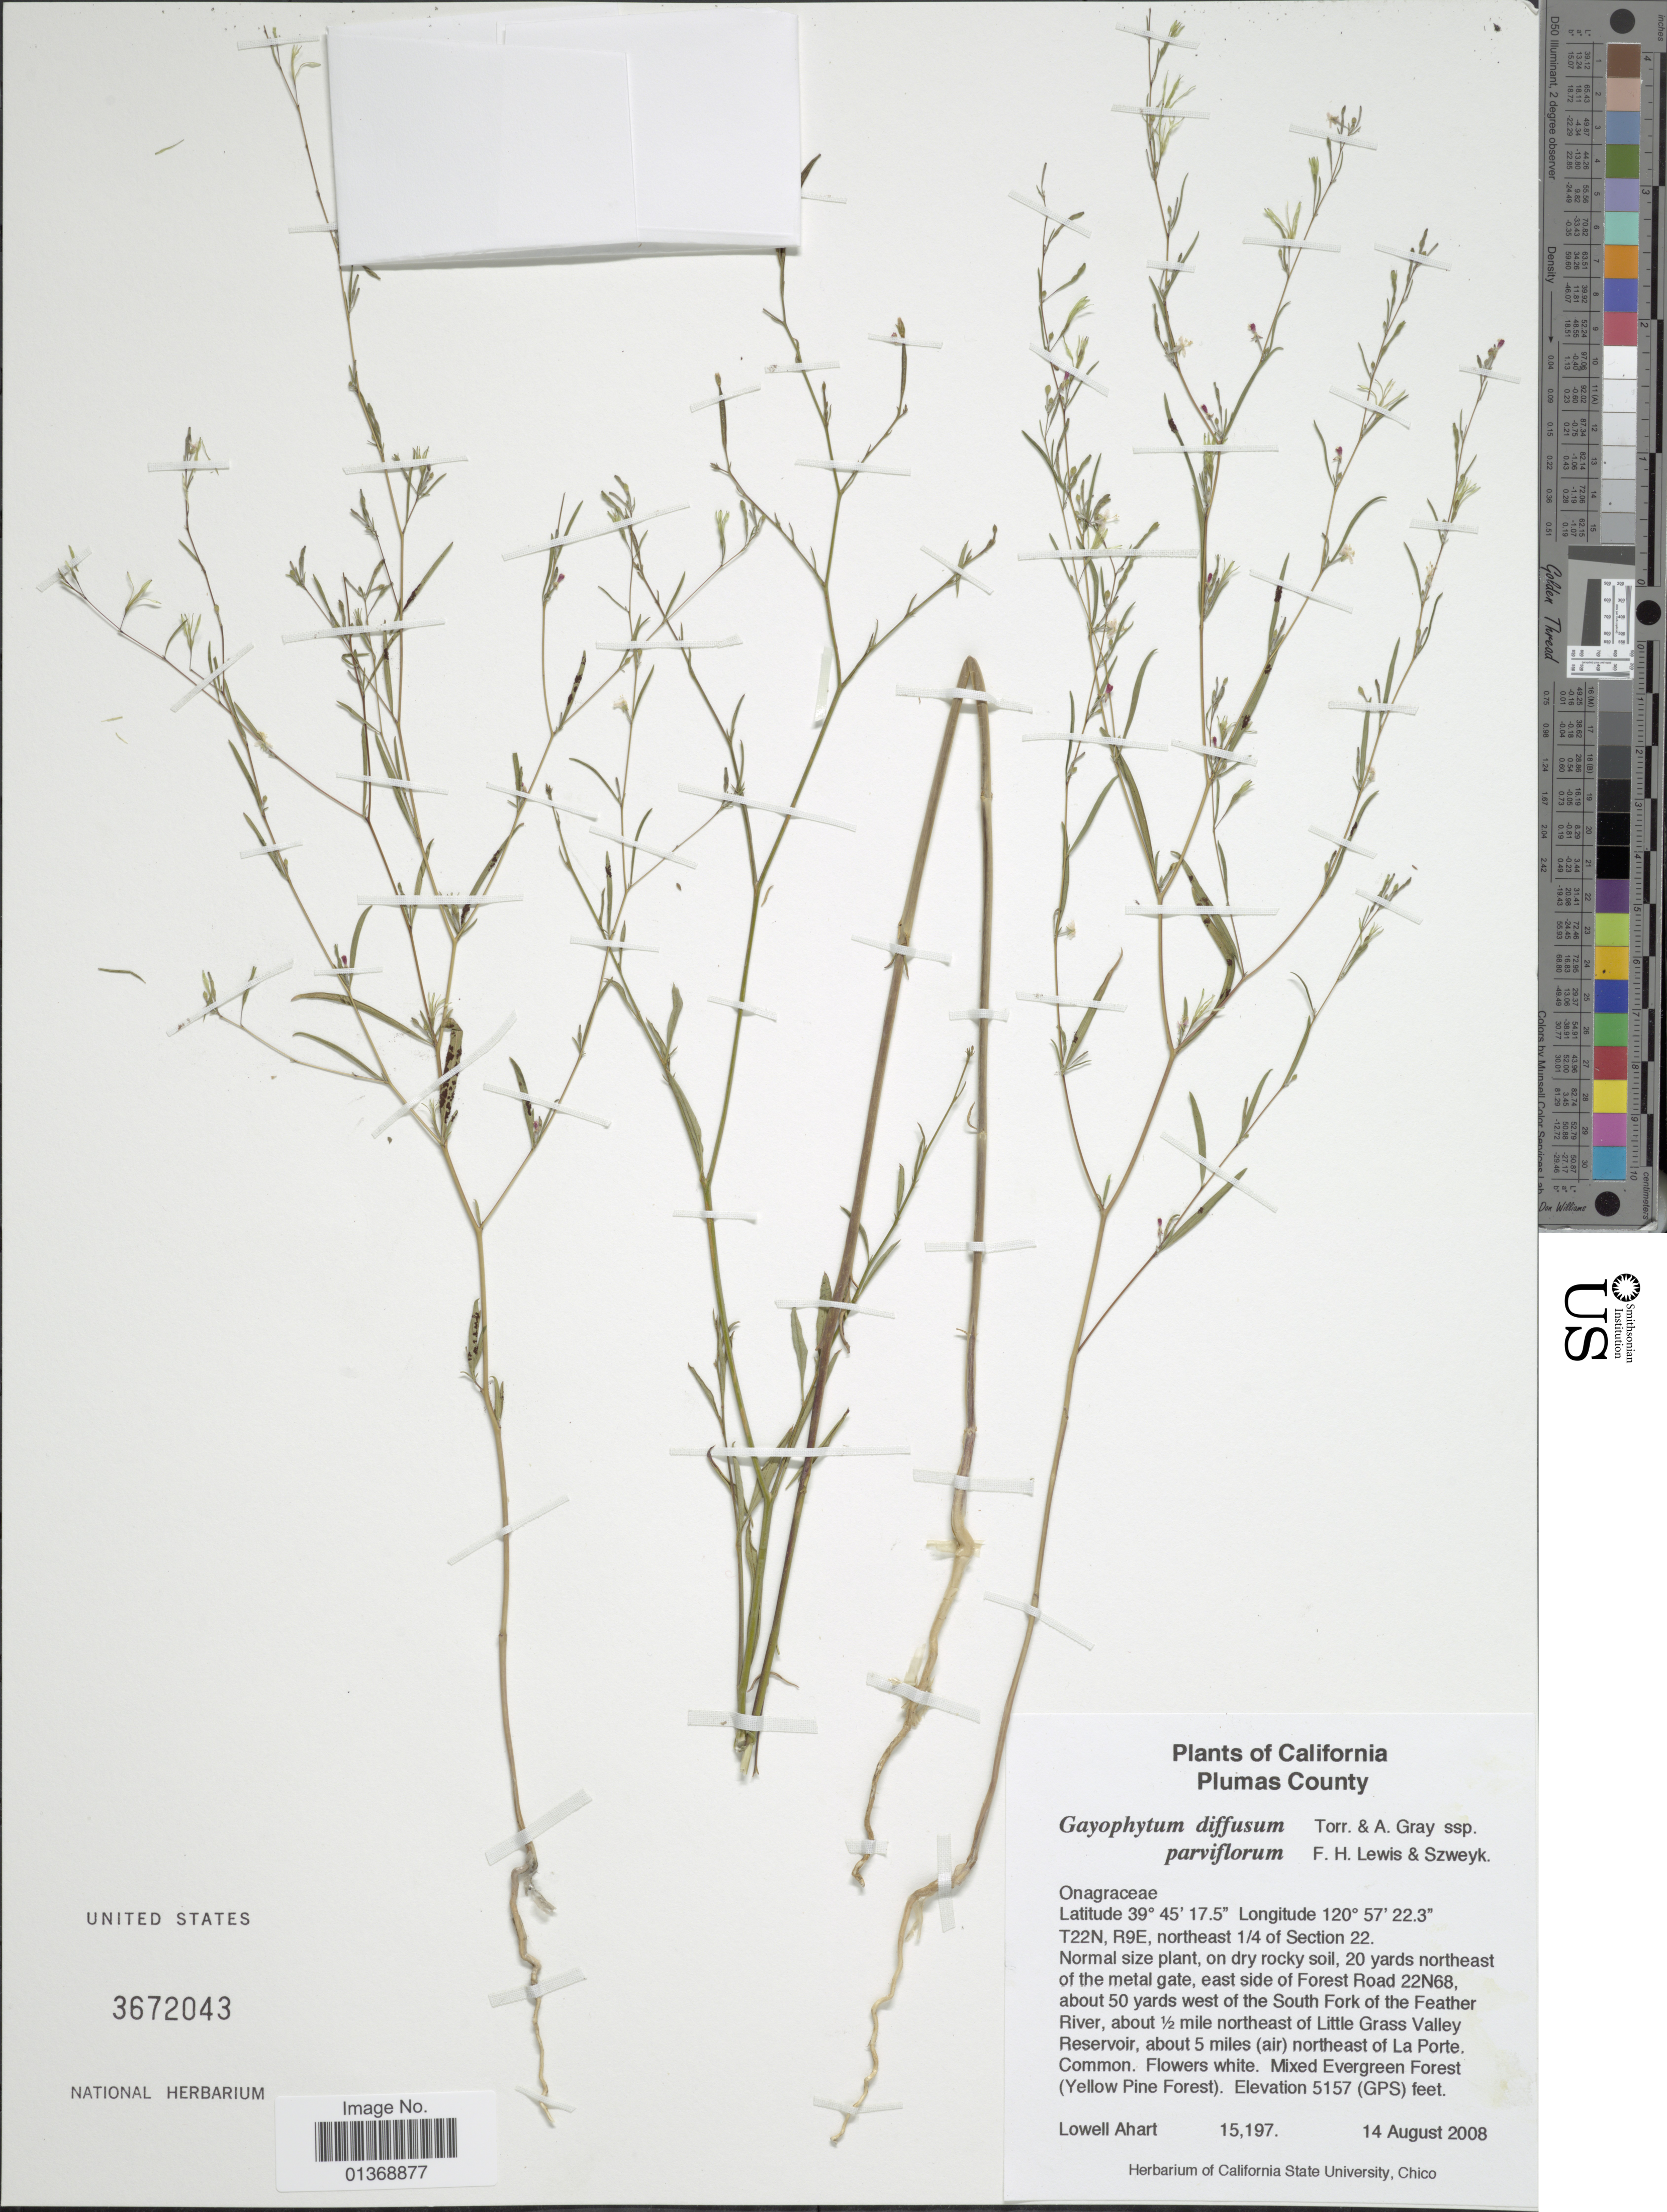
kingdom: Plantae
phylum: Tracheophyta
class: Magnoliopsida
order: Myrtales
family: Onagraceae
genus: Gayophytum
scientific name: Gayophytum diffusum subsp. parviflorum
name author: F. H. Lewis & Szweyk.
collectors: L. Ahart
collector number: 15197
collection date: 2008-08-14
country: United States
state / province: California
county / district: Plumas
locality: Plumas County, T22N, R9E, Northeast 1/4 of Section 22, about 50 yards West of the South Fork of the Feather River, about ½ mile northeast of Little Grass Valley Reservoir, about 5 miles (air) northeast of La Porte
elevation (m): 1572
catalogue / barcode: US 3672043